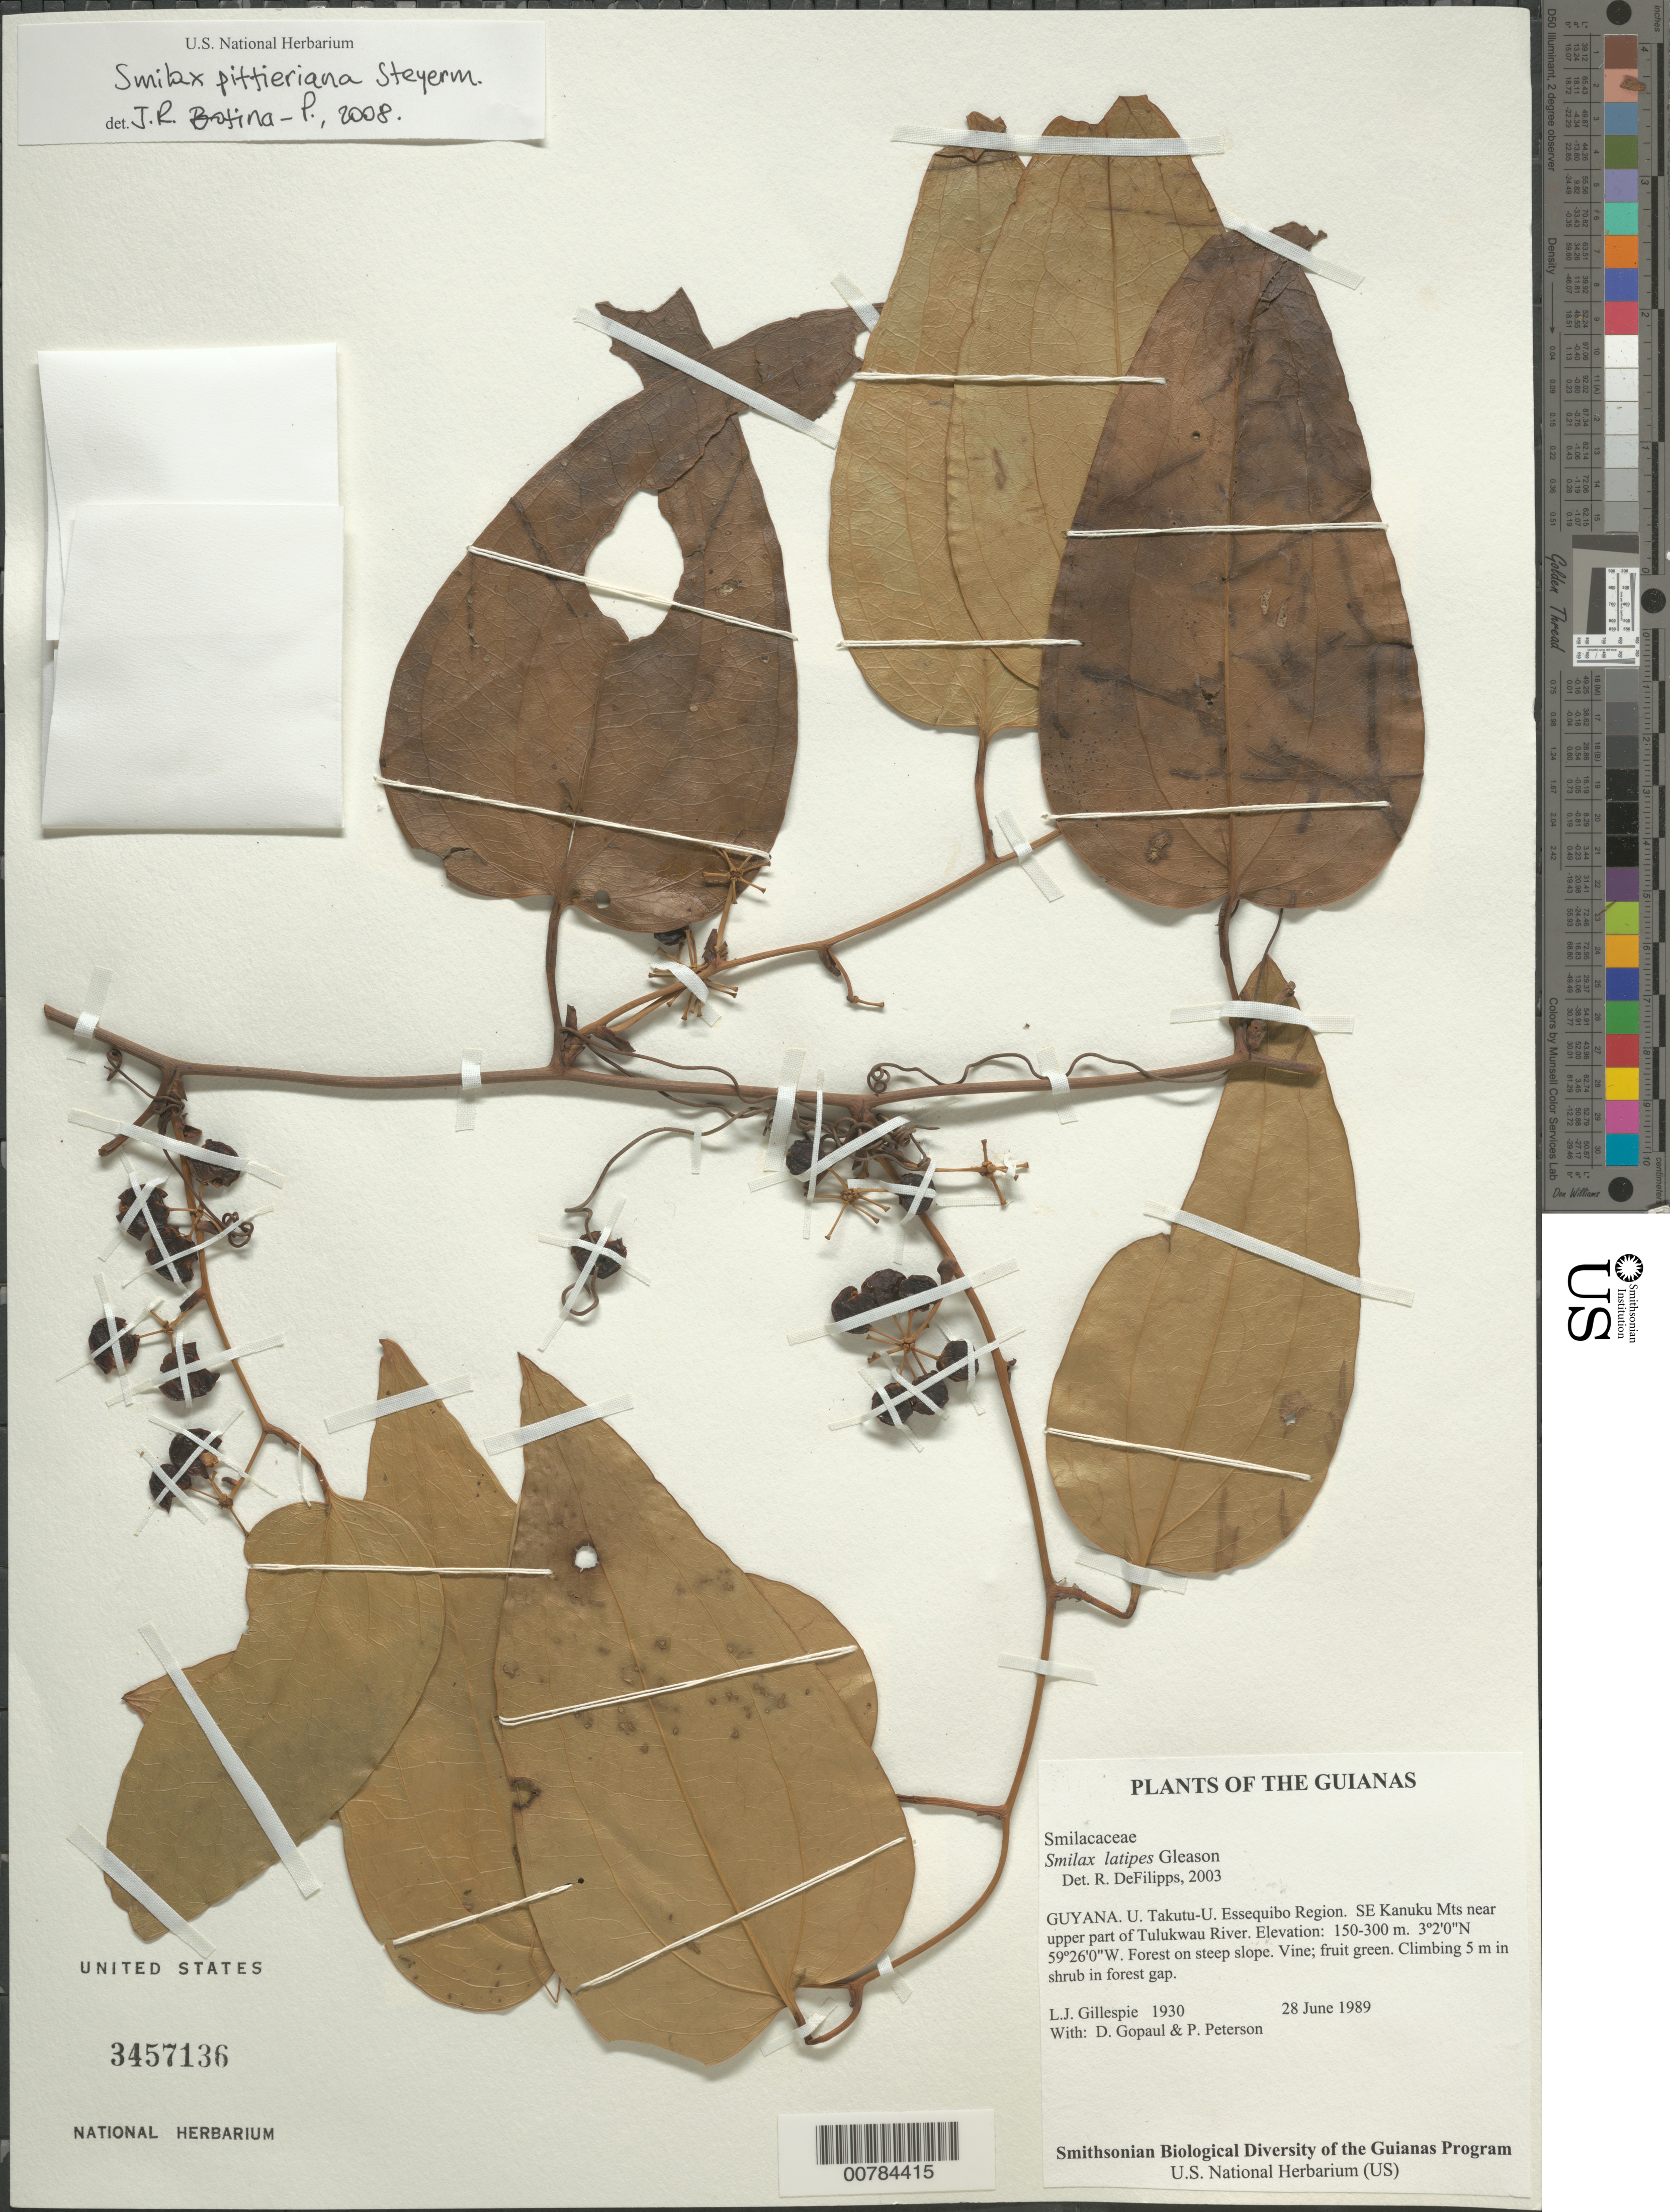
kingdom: Plantae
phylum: Tracheophyta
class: Liliopsida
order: Liliales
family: Smilacaceae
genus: Smilax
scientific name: Smilax pittieriana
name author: Steyerm.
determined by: Botina-P., J. R.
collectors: L. J. Gillespie, D. Gopaul & P. M. Peterson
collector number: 1930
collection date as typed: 28 June 1989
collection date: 1989-06-28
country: Guyana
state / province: U. Takutu-U. Essequibo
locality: SE Kanuku Mts near upper part of Tulukwau River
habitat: Forest on steep slope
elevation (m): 150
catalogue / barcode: US 3457136